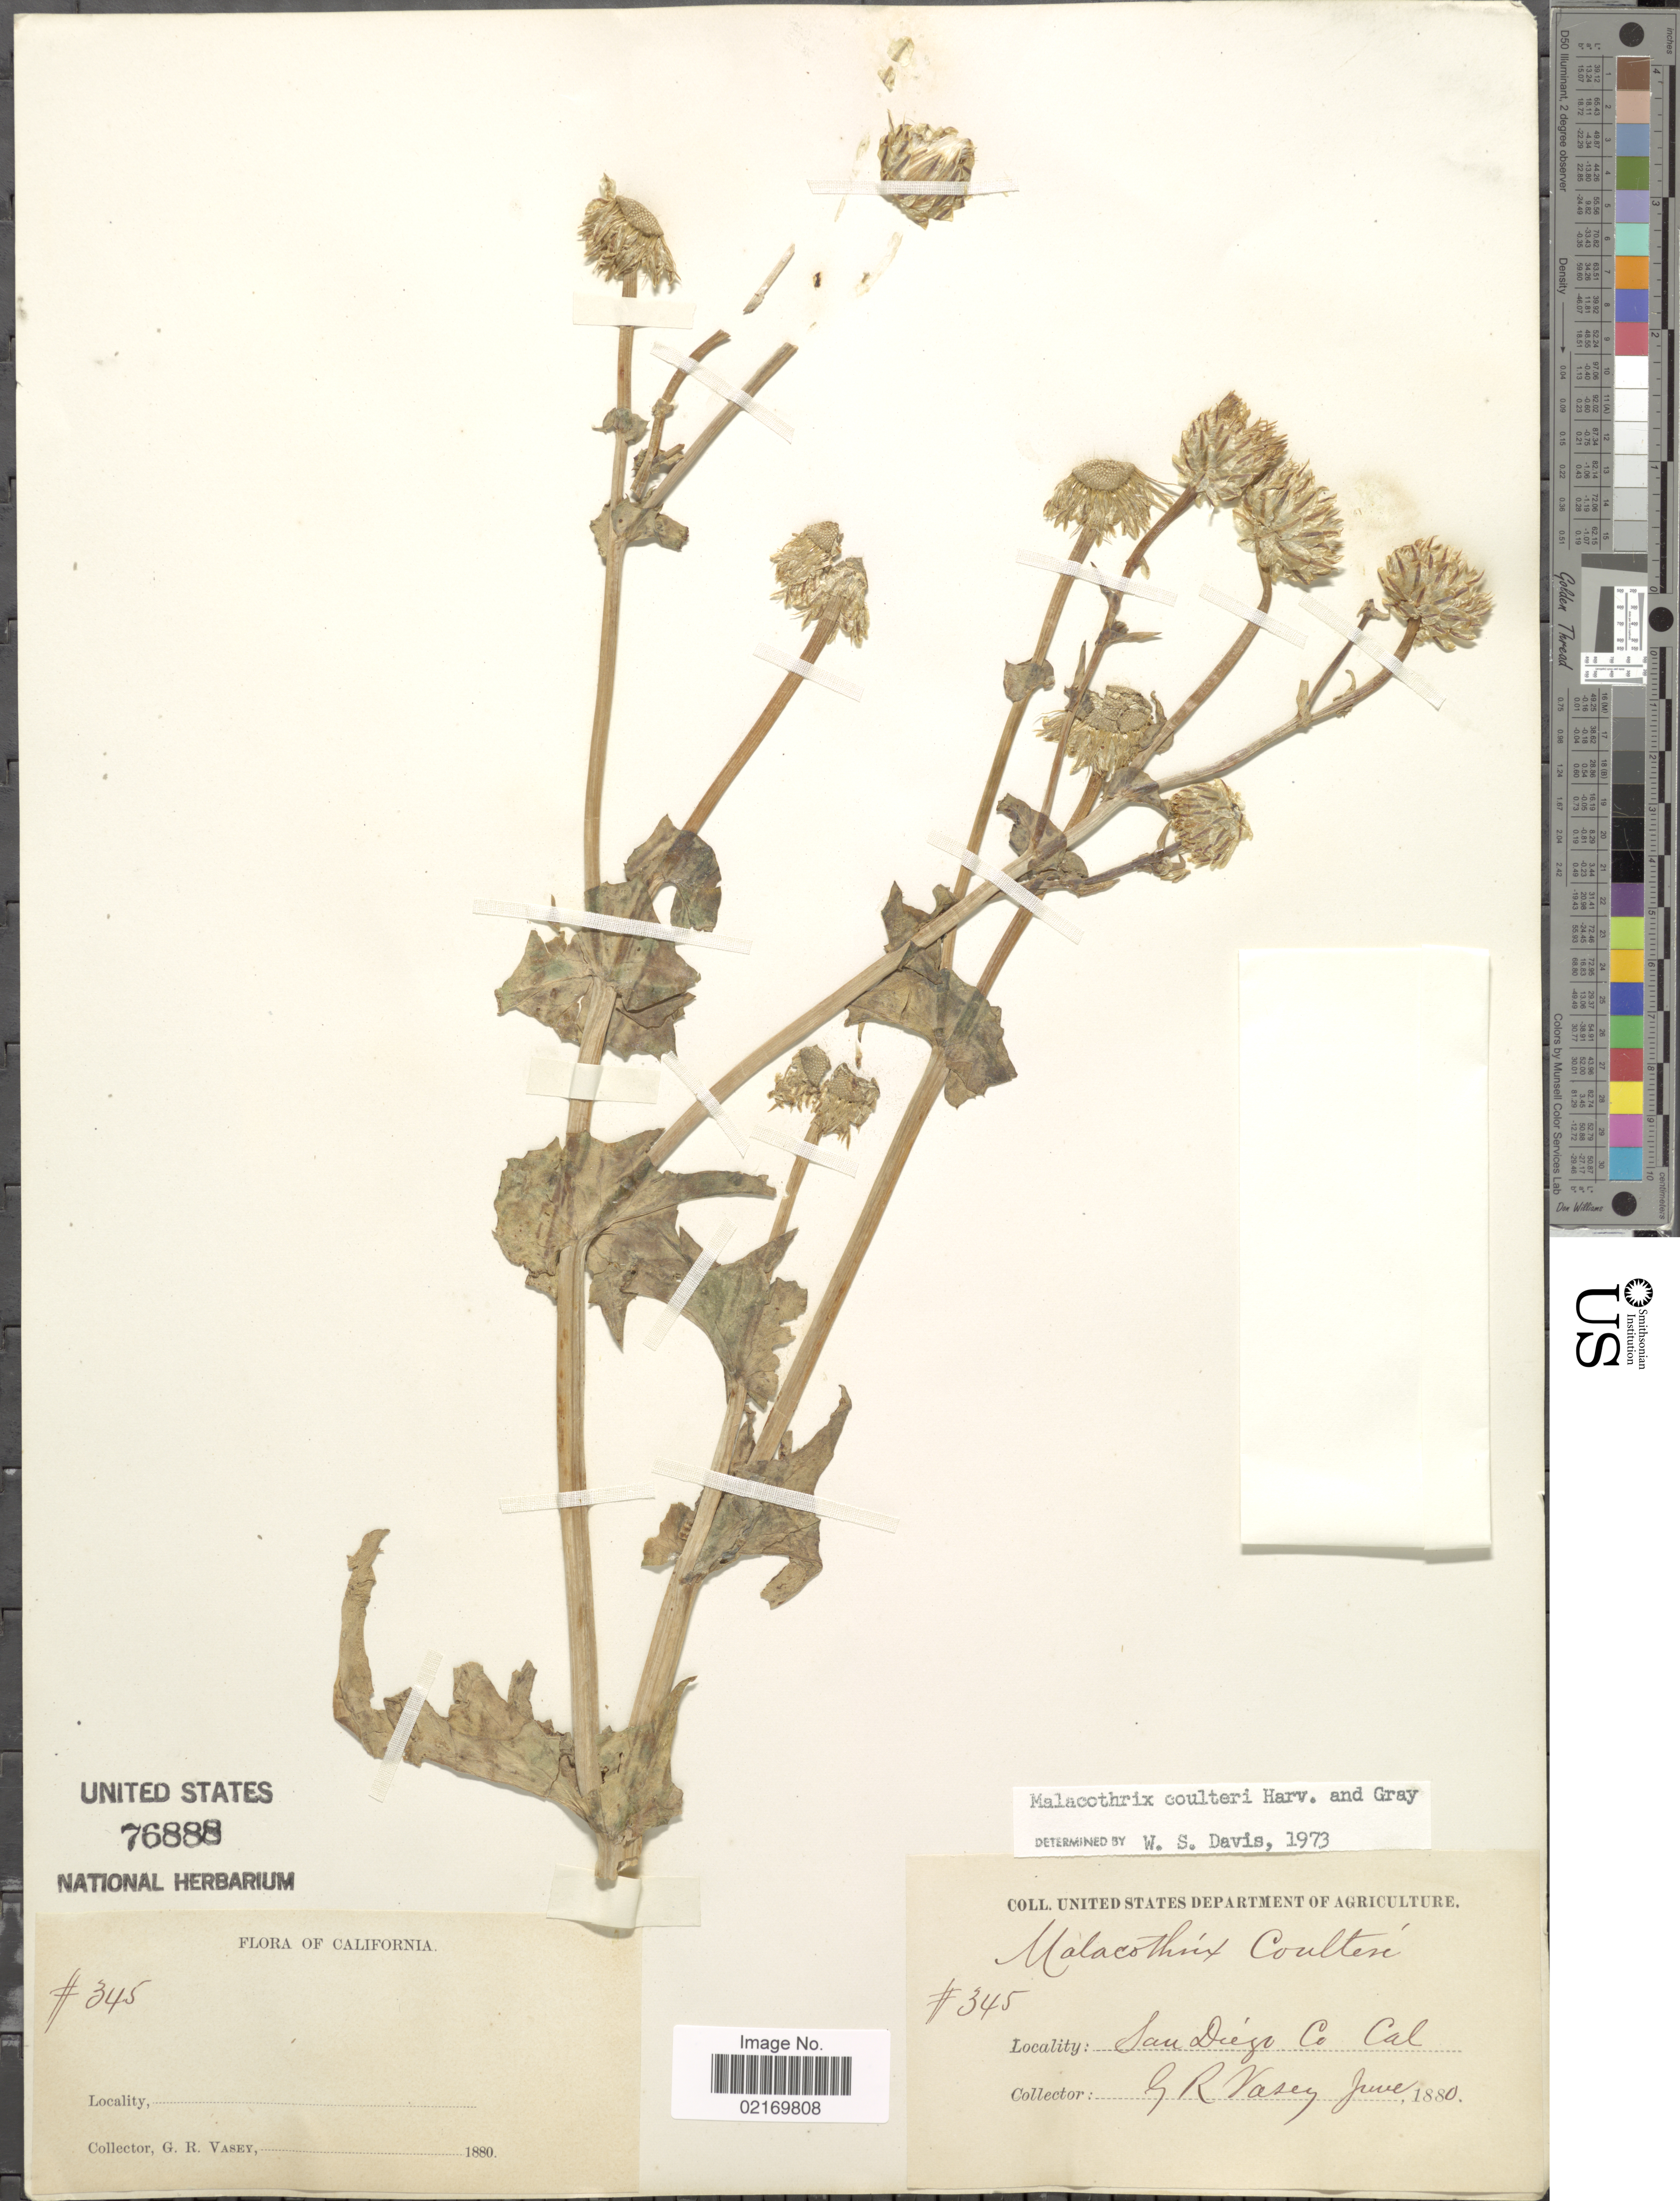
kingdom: Plantae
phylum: Tracheophyta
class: Magnoliopsida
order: Asterales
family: Asteraceae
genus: Malacothrix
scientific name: Malacothrix coulteri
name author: Harv. & A. Gray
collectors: G. R. Vasey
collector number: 345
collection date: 1880-06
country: United States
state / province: California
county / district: San Diego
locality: San Diego Co. Cal.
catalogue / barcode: US 76888